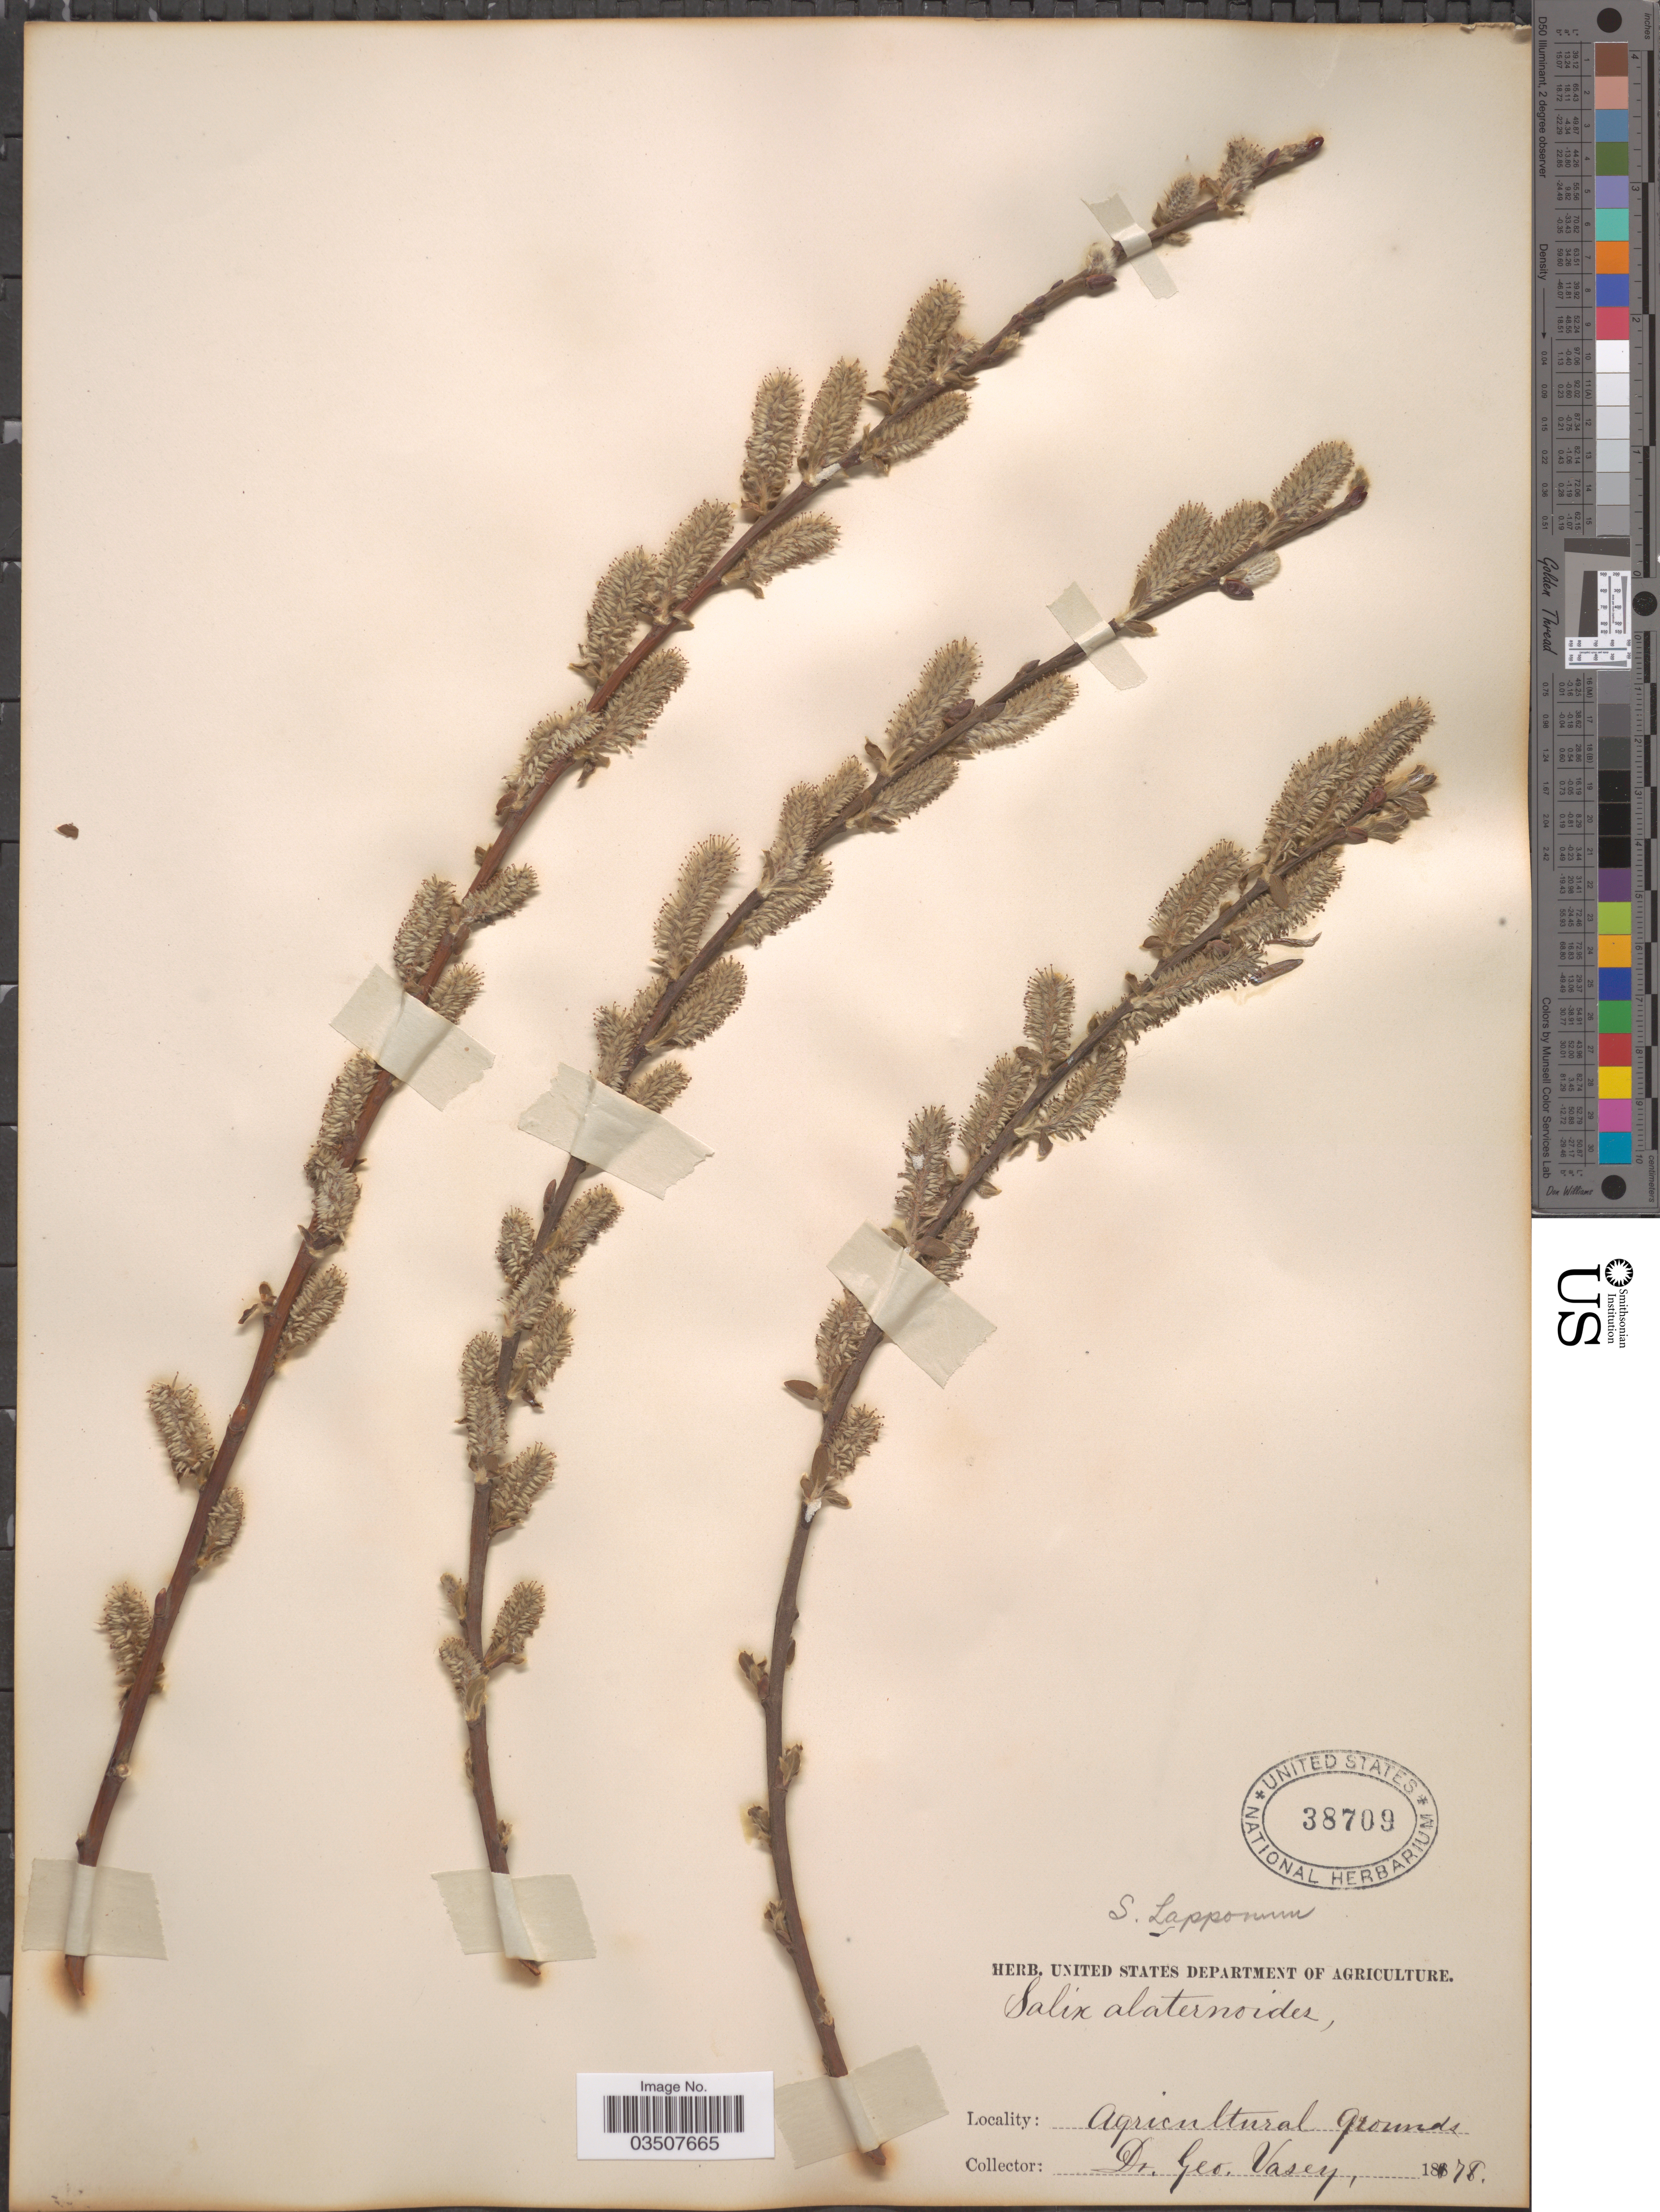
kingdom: Plantae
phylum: Tracheophyta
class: Magnoliopsida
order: Malpighiales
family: Salicaceae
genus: Salix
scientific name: Salix cardiophylla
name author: Trautv. & C.A. Mey.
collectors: G. Vasey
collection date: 1878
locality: Agricultural Grounds.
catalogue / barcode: US 38709